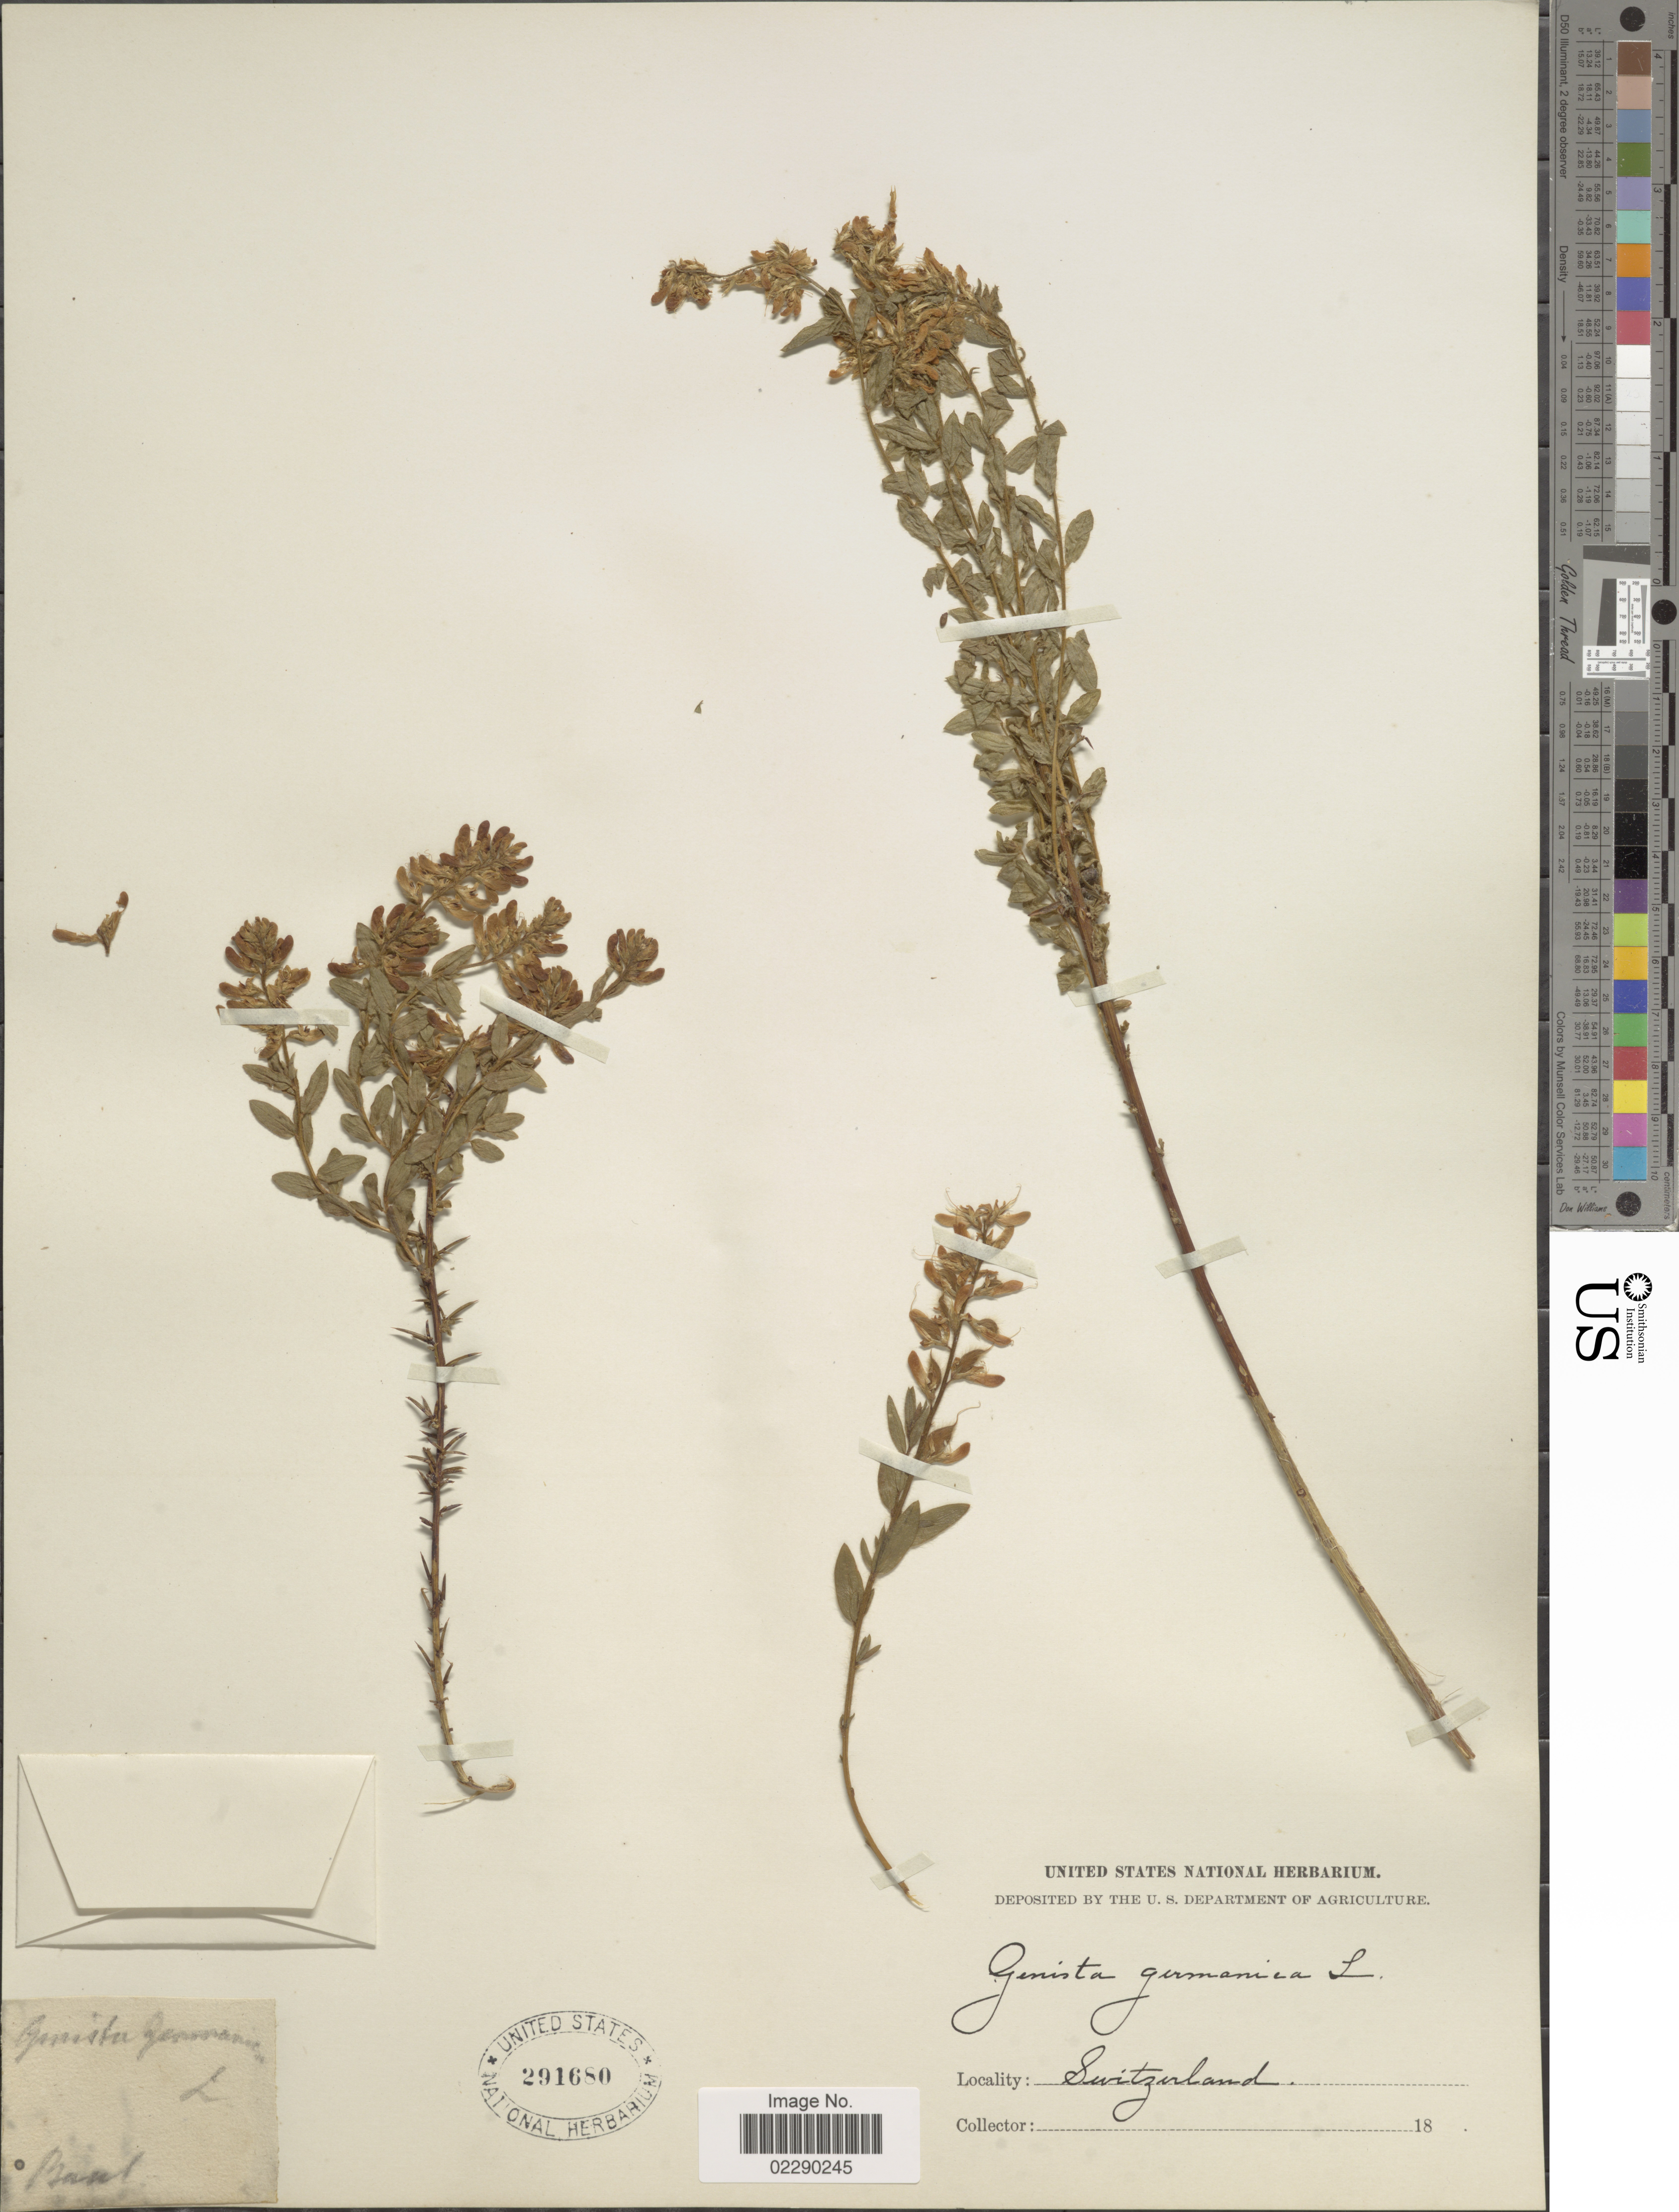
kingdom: Plantae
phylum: Tracheophyta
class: Magnoliopsida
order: Fabales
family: Fabaceae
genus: Genista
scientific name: Genista germanica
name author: L.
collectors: Raul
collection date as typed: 18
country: Switzerland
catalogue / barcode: US 291680